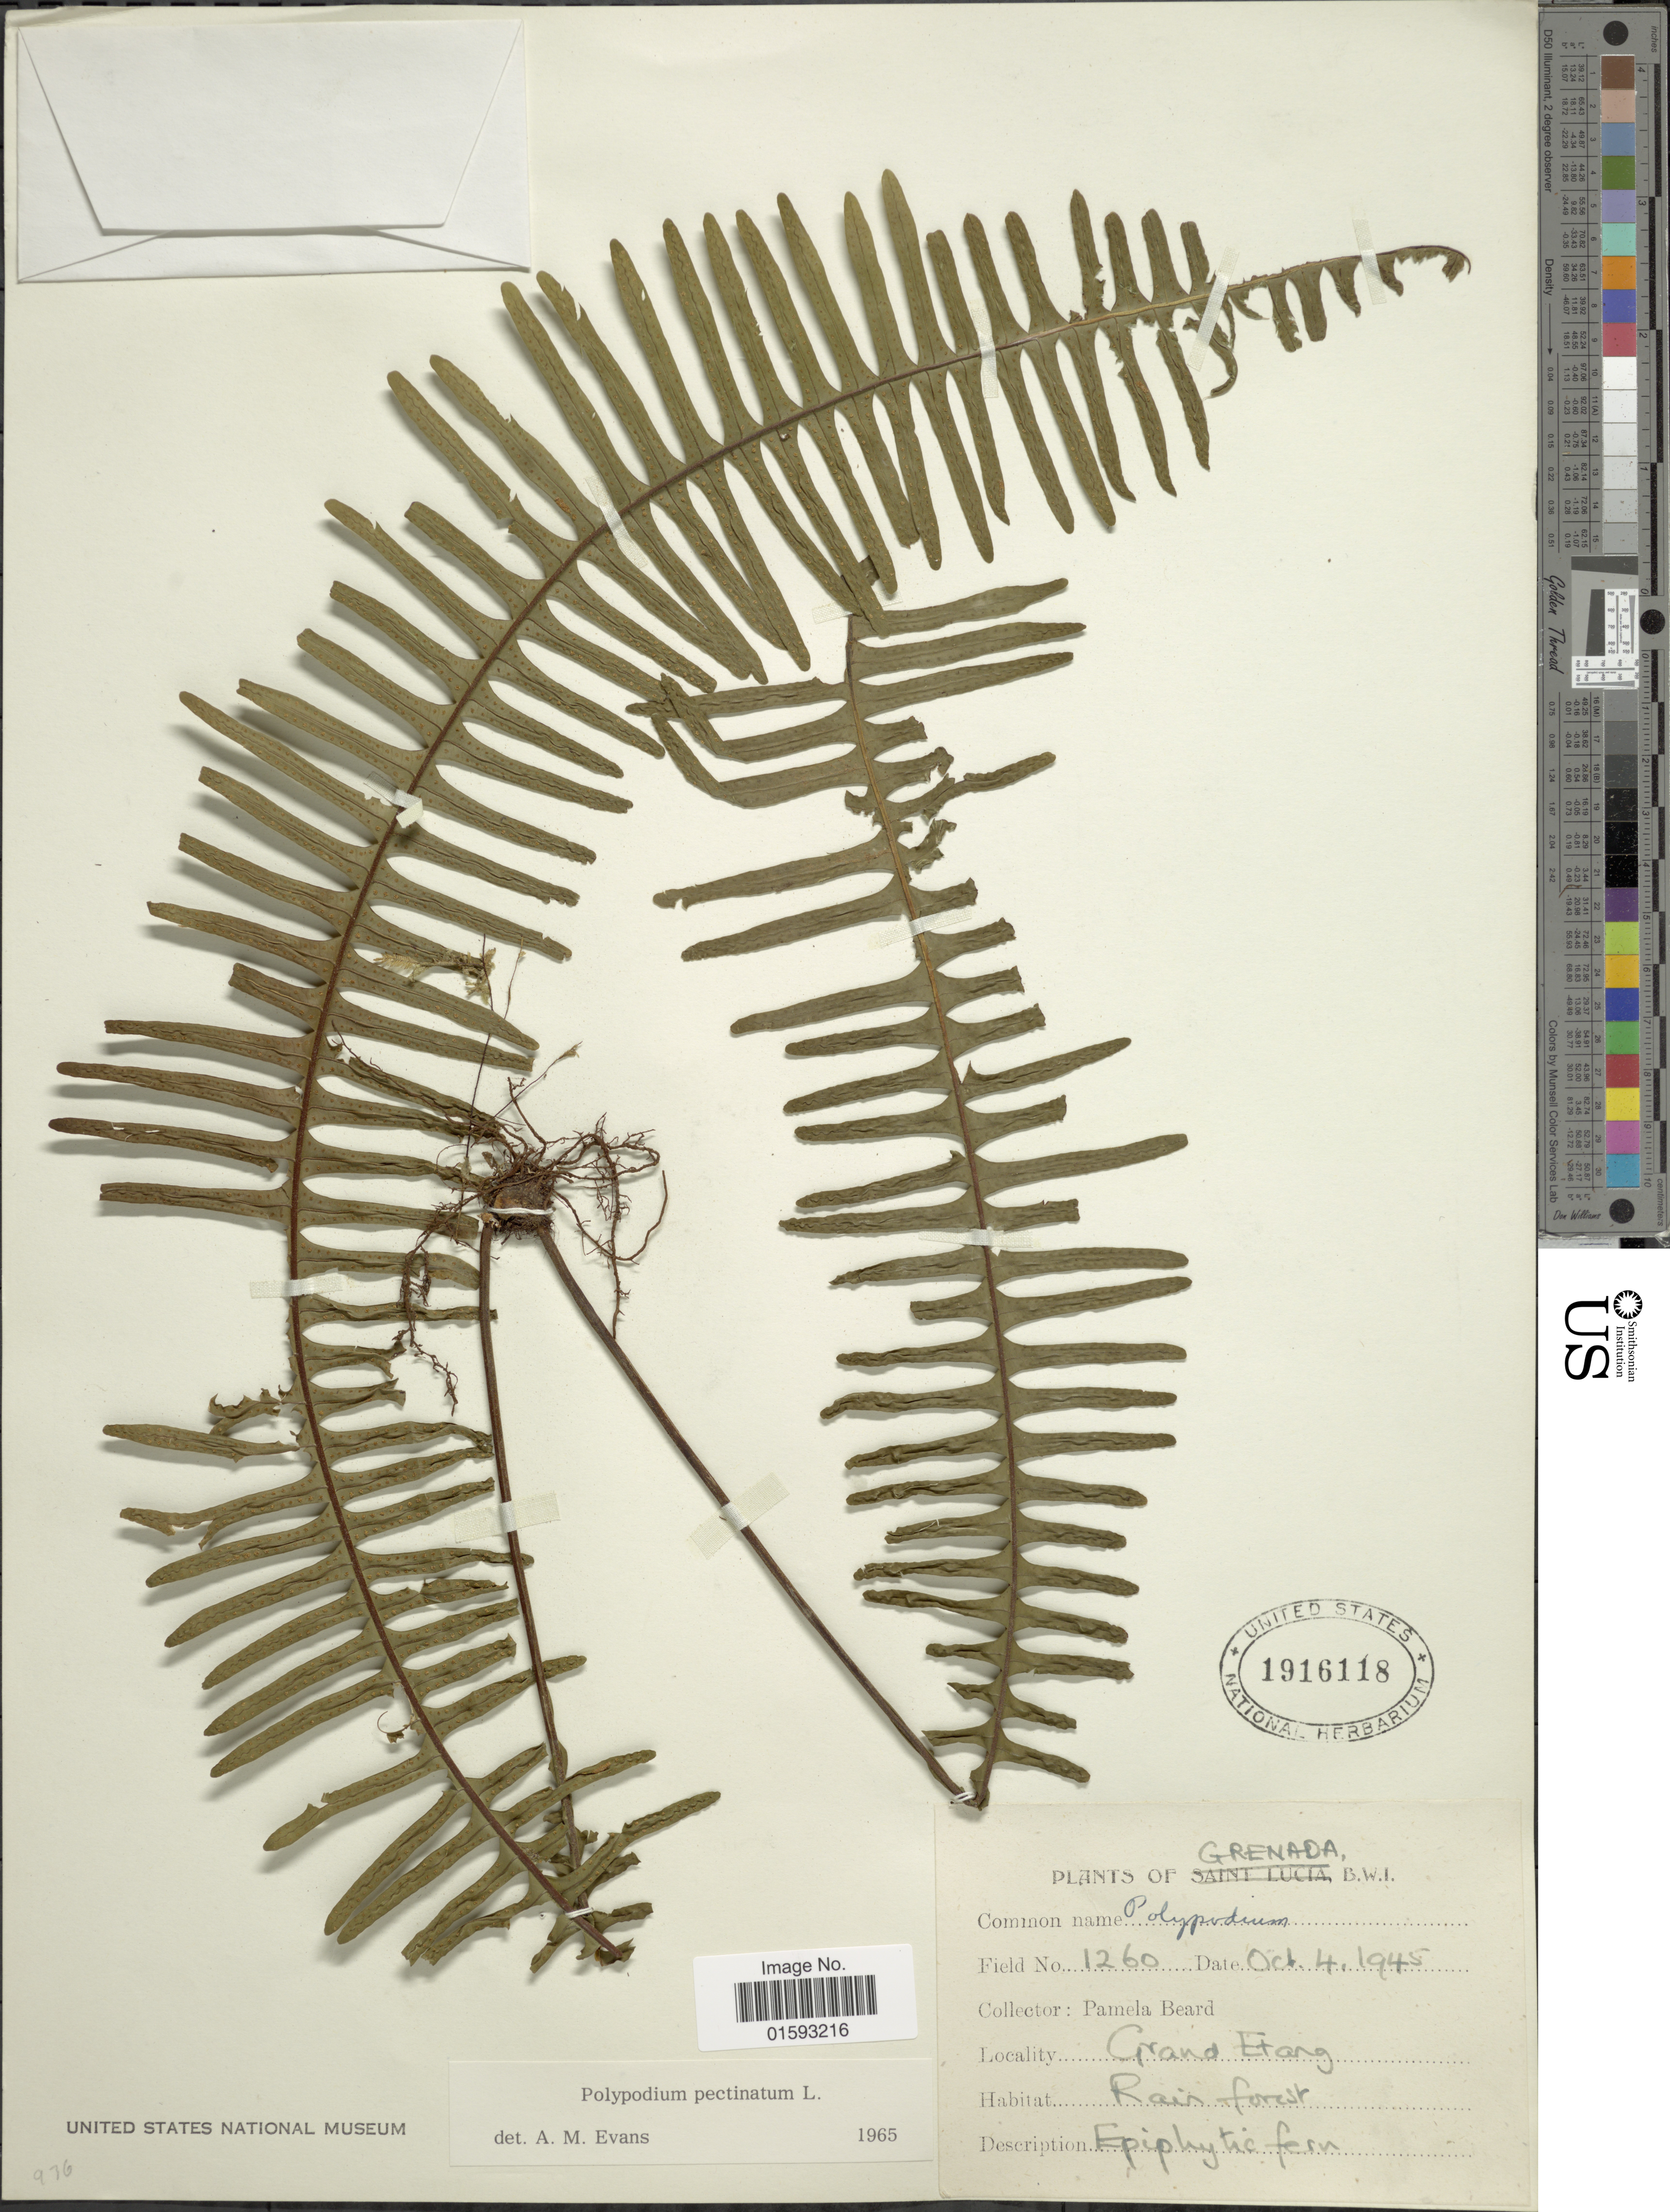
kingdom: Plantae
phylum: Tracheophyta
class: Polypodiopsida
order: Polypodiales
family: Polypodiaceae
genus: Pecluma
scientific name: Pecluma pectinata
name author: (L.) M.G. Price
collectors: P. Beard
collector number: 1260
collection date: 1945-10-04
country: Grenada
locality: Grand Etang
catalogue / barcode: US 1916118